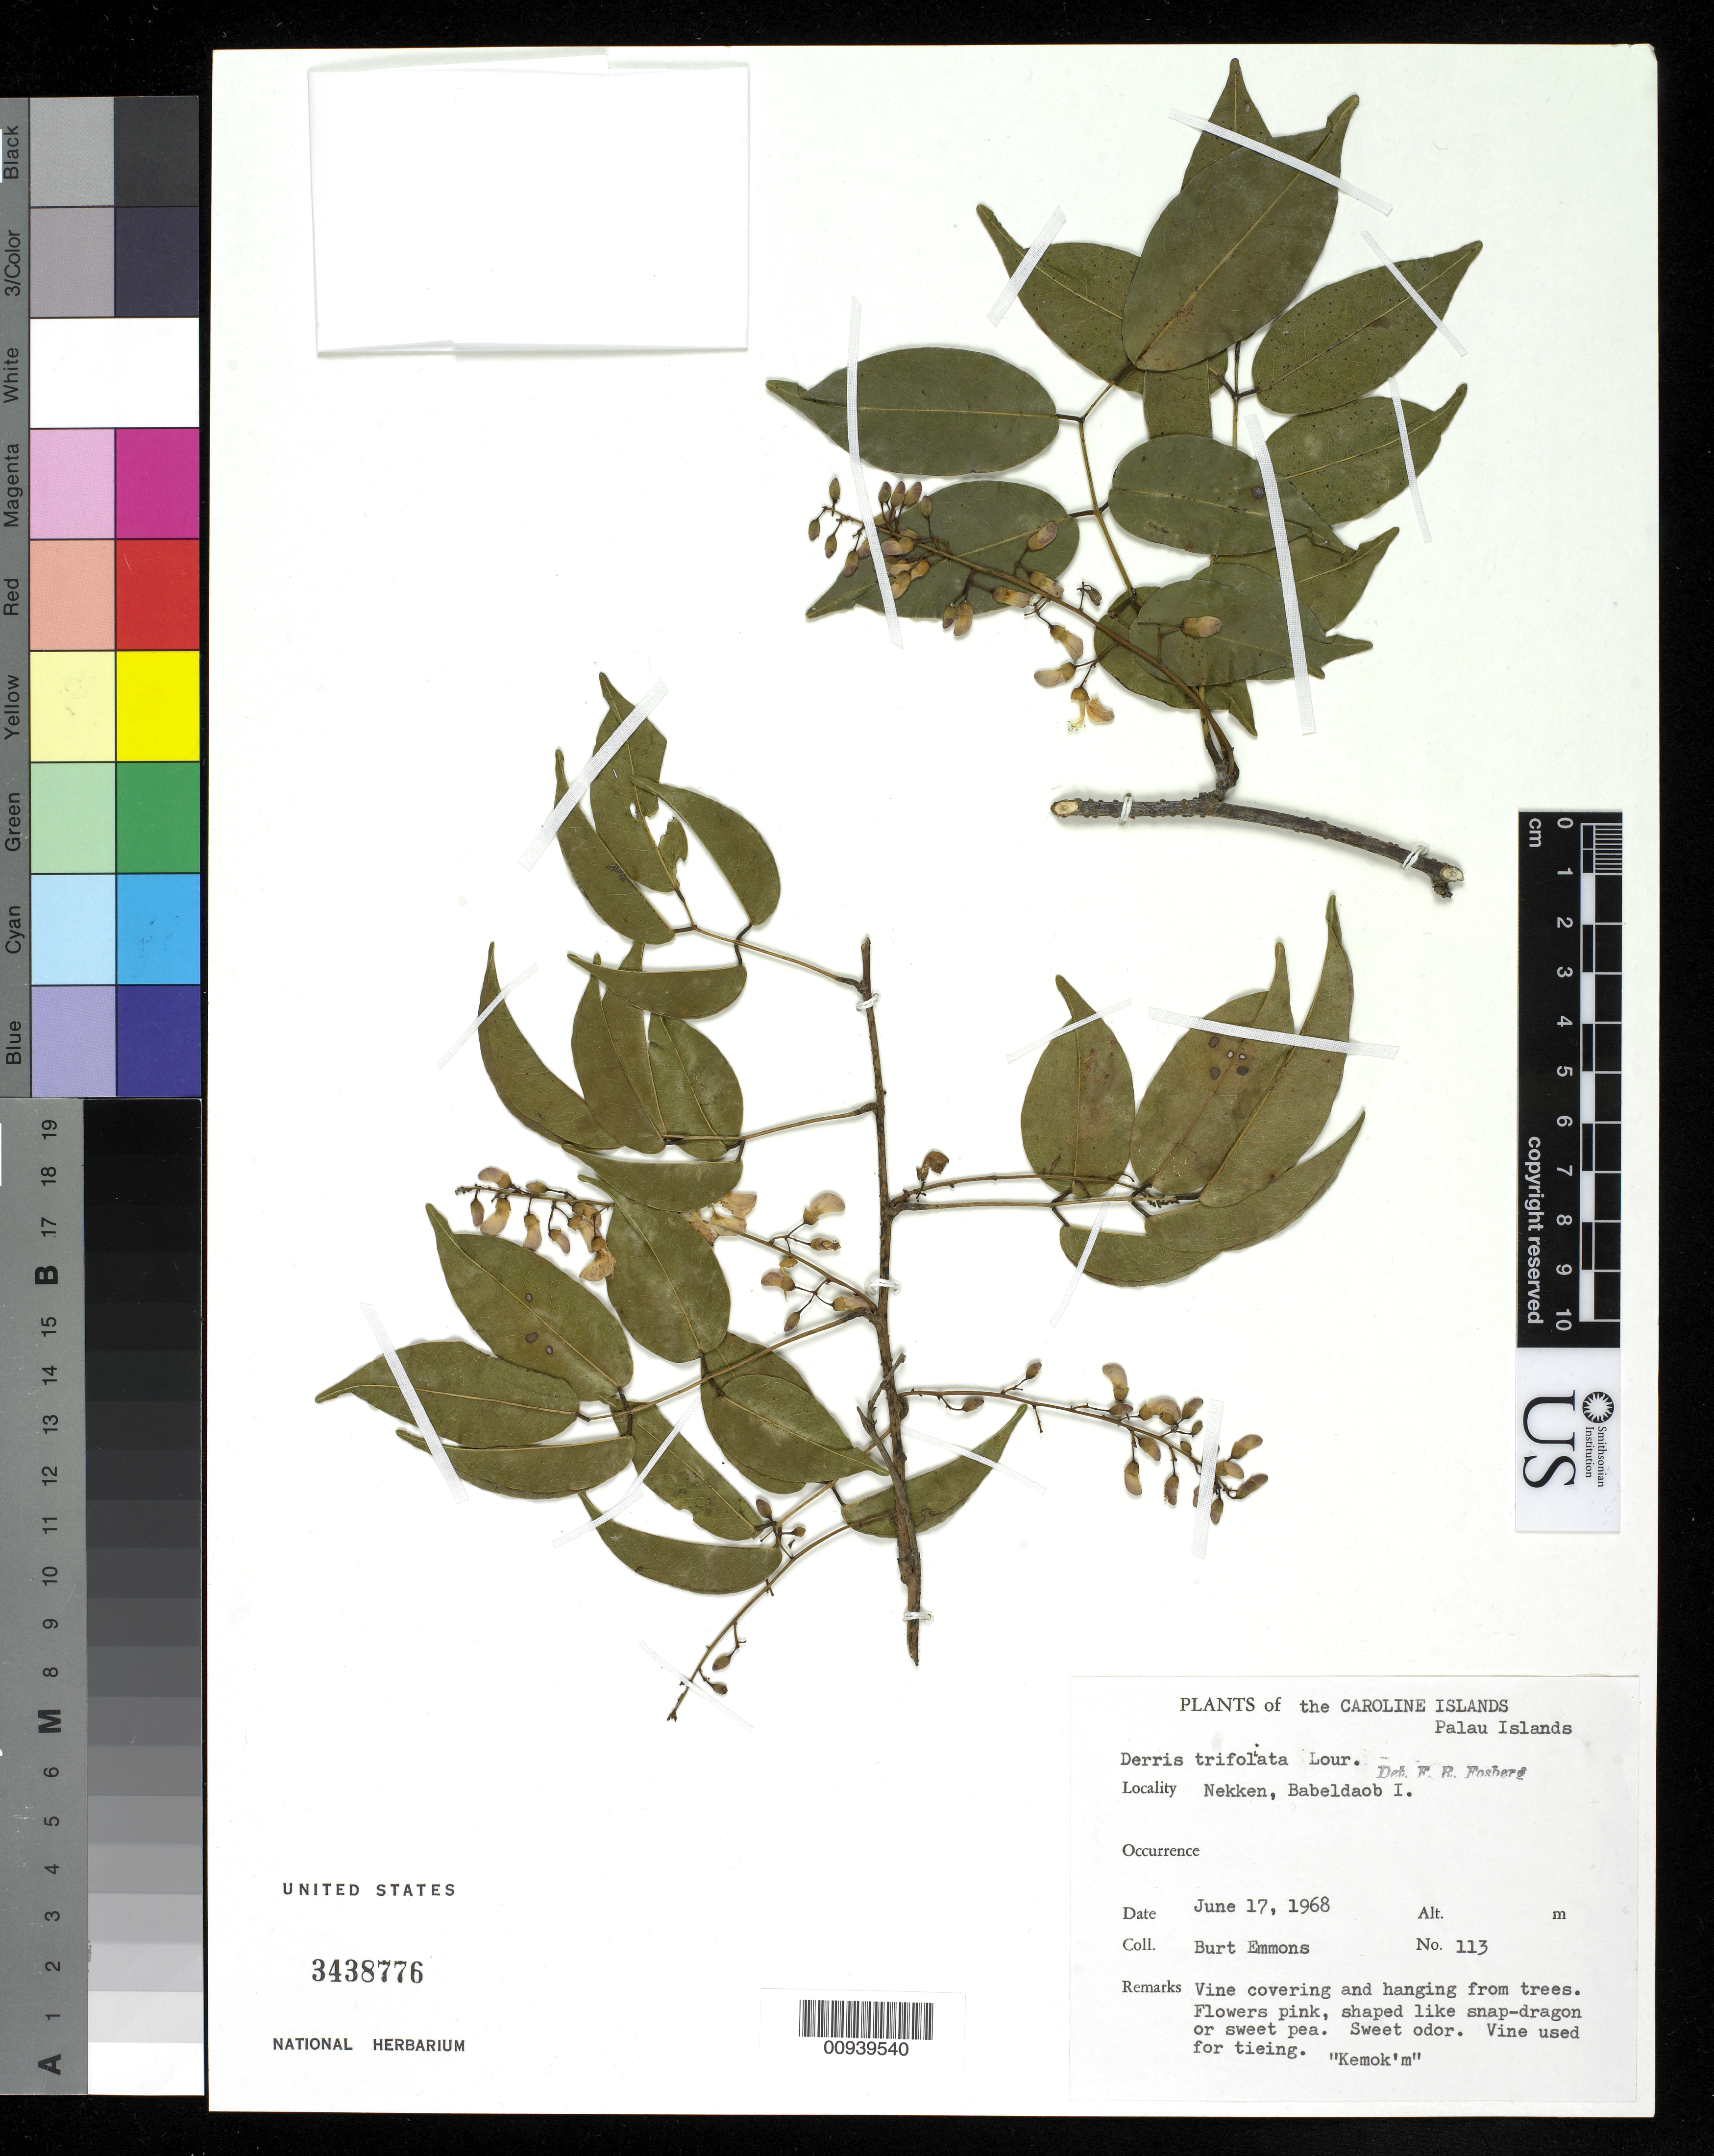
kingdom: Plantae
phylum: Tracheophyta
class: Magnoliopsida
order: Fabales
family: Fabaceae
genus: Derris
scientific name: Derris trifoliata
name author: Lour.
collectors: B. Emmons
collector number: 113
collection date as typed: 17 Jun 1968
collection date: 1968-06-17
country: Palau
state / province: Aimeliik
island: Babeldaob [Babelthuap]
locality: Nekken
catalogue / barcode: US 3438776